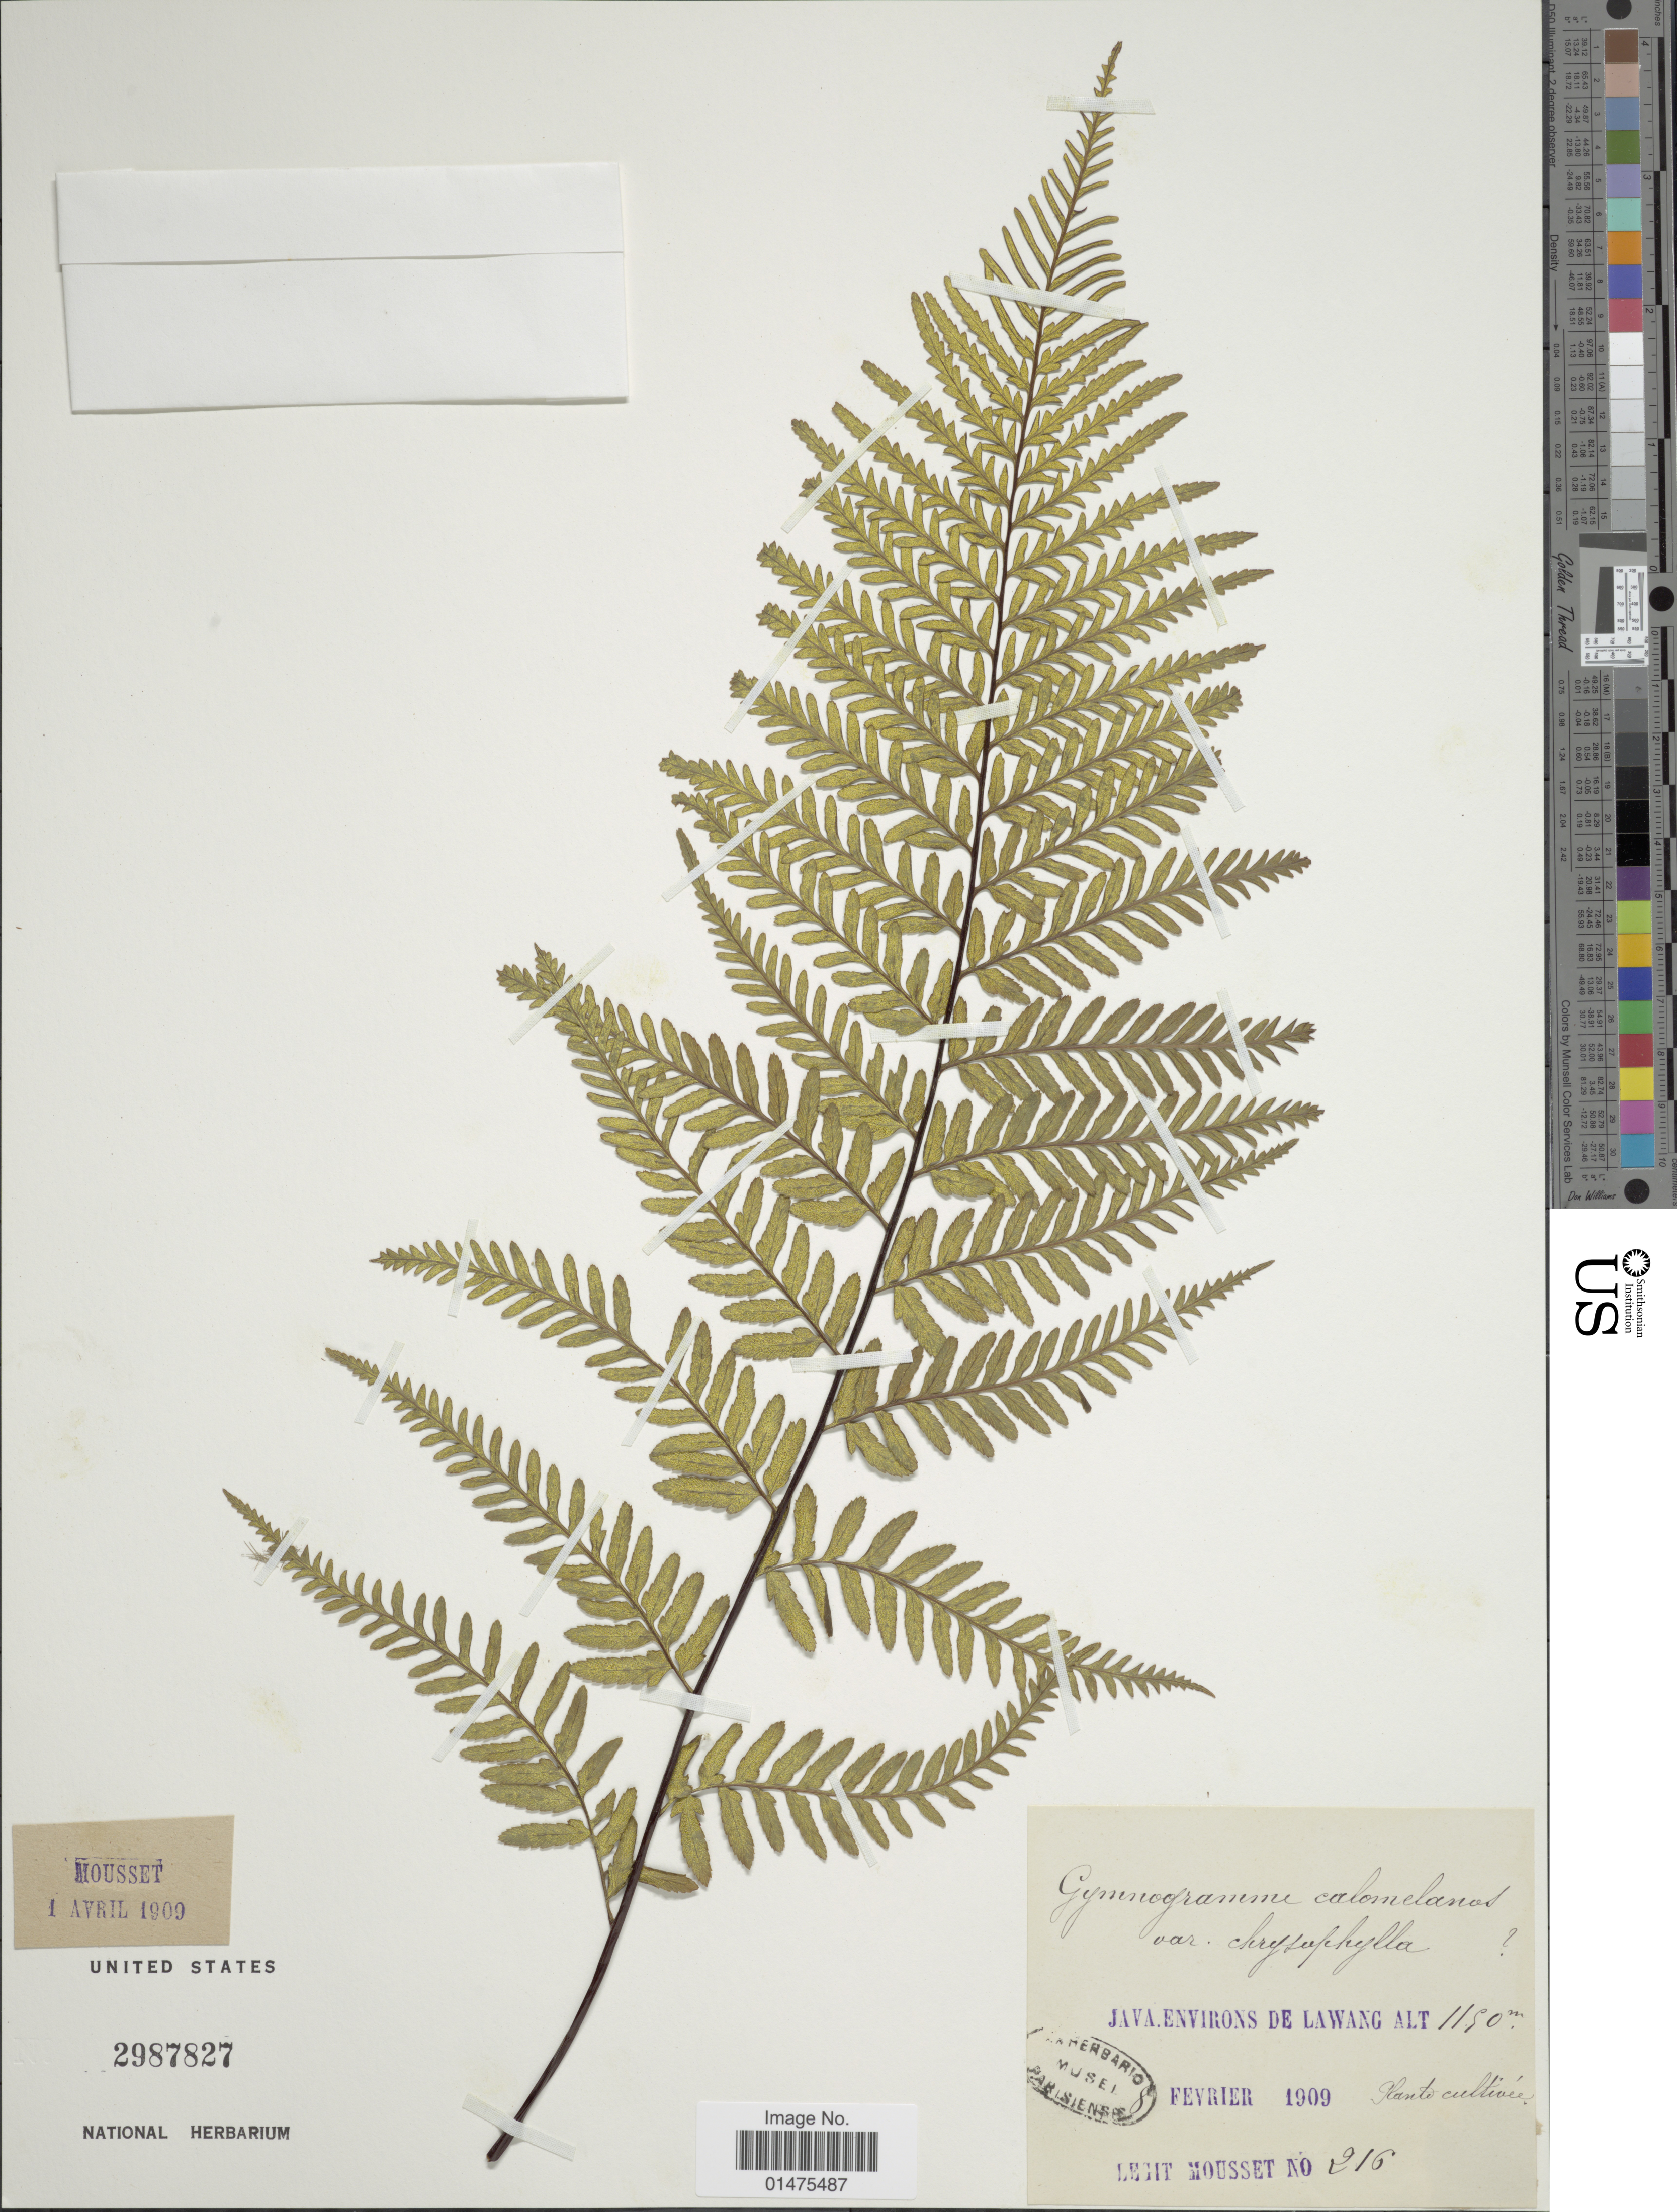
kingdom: Plantae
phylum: Tracheophyta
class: Polypodiopsida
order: Polypodiales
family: Pteridaceae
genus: Pityrogramma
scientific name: Pityrogramma calomelanos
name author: (L.) Link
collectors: Mousset, --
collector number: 216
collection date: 1909-02-08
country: Indonesia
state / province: Java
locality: Environs de Lawang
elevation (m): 1190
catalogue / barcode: US 2987827